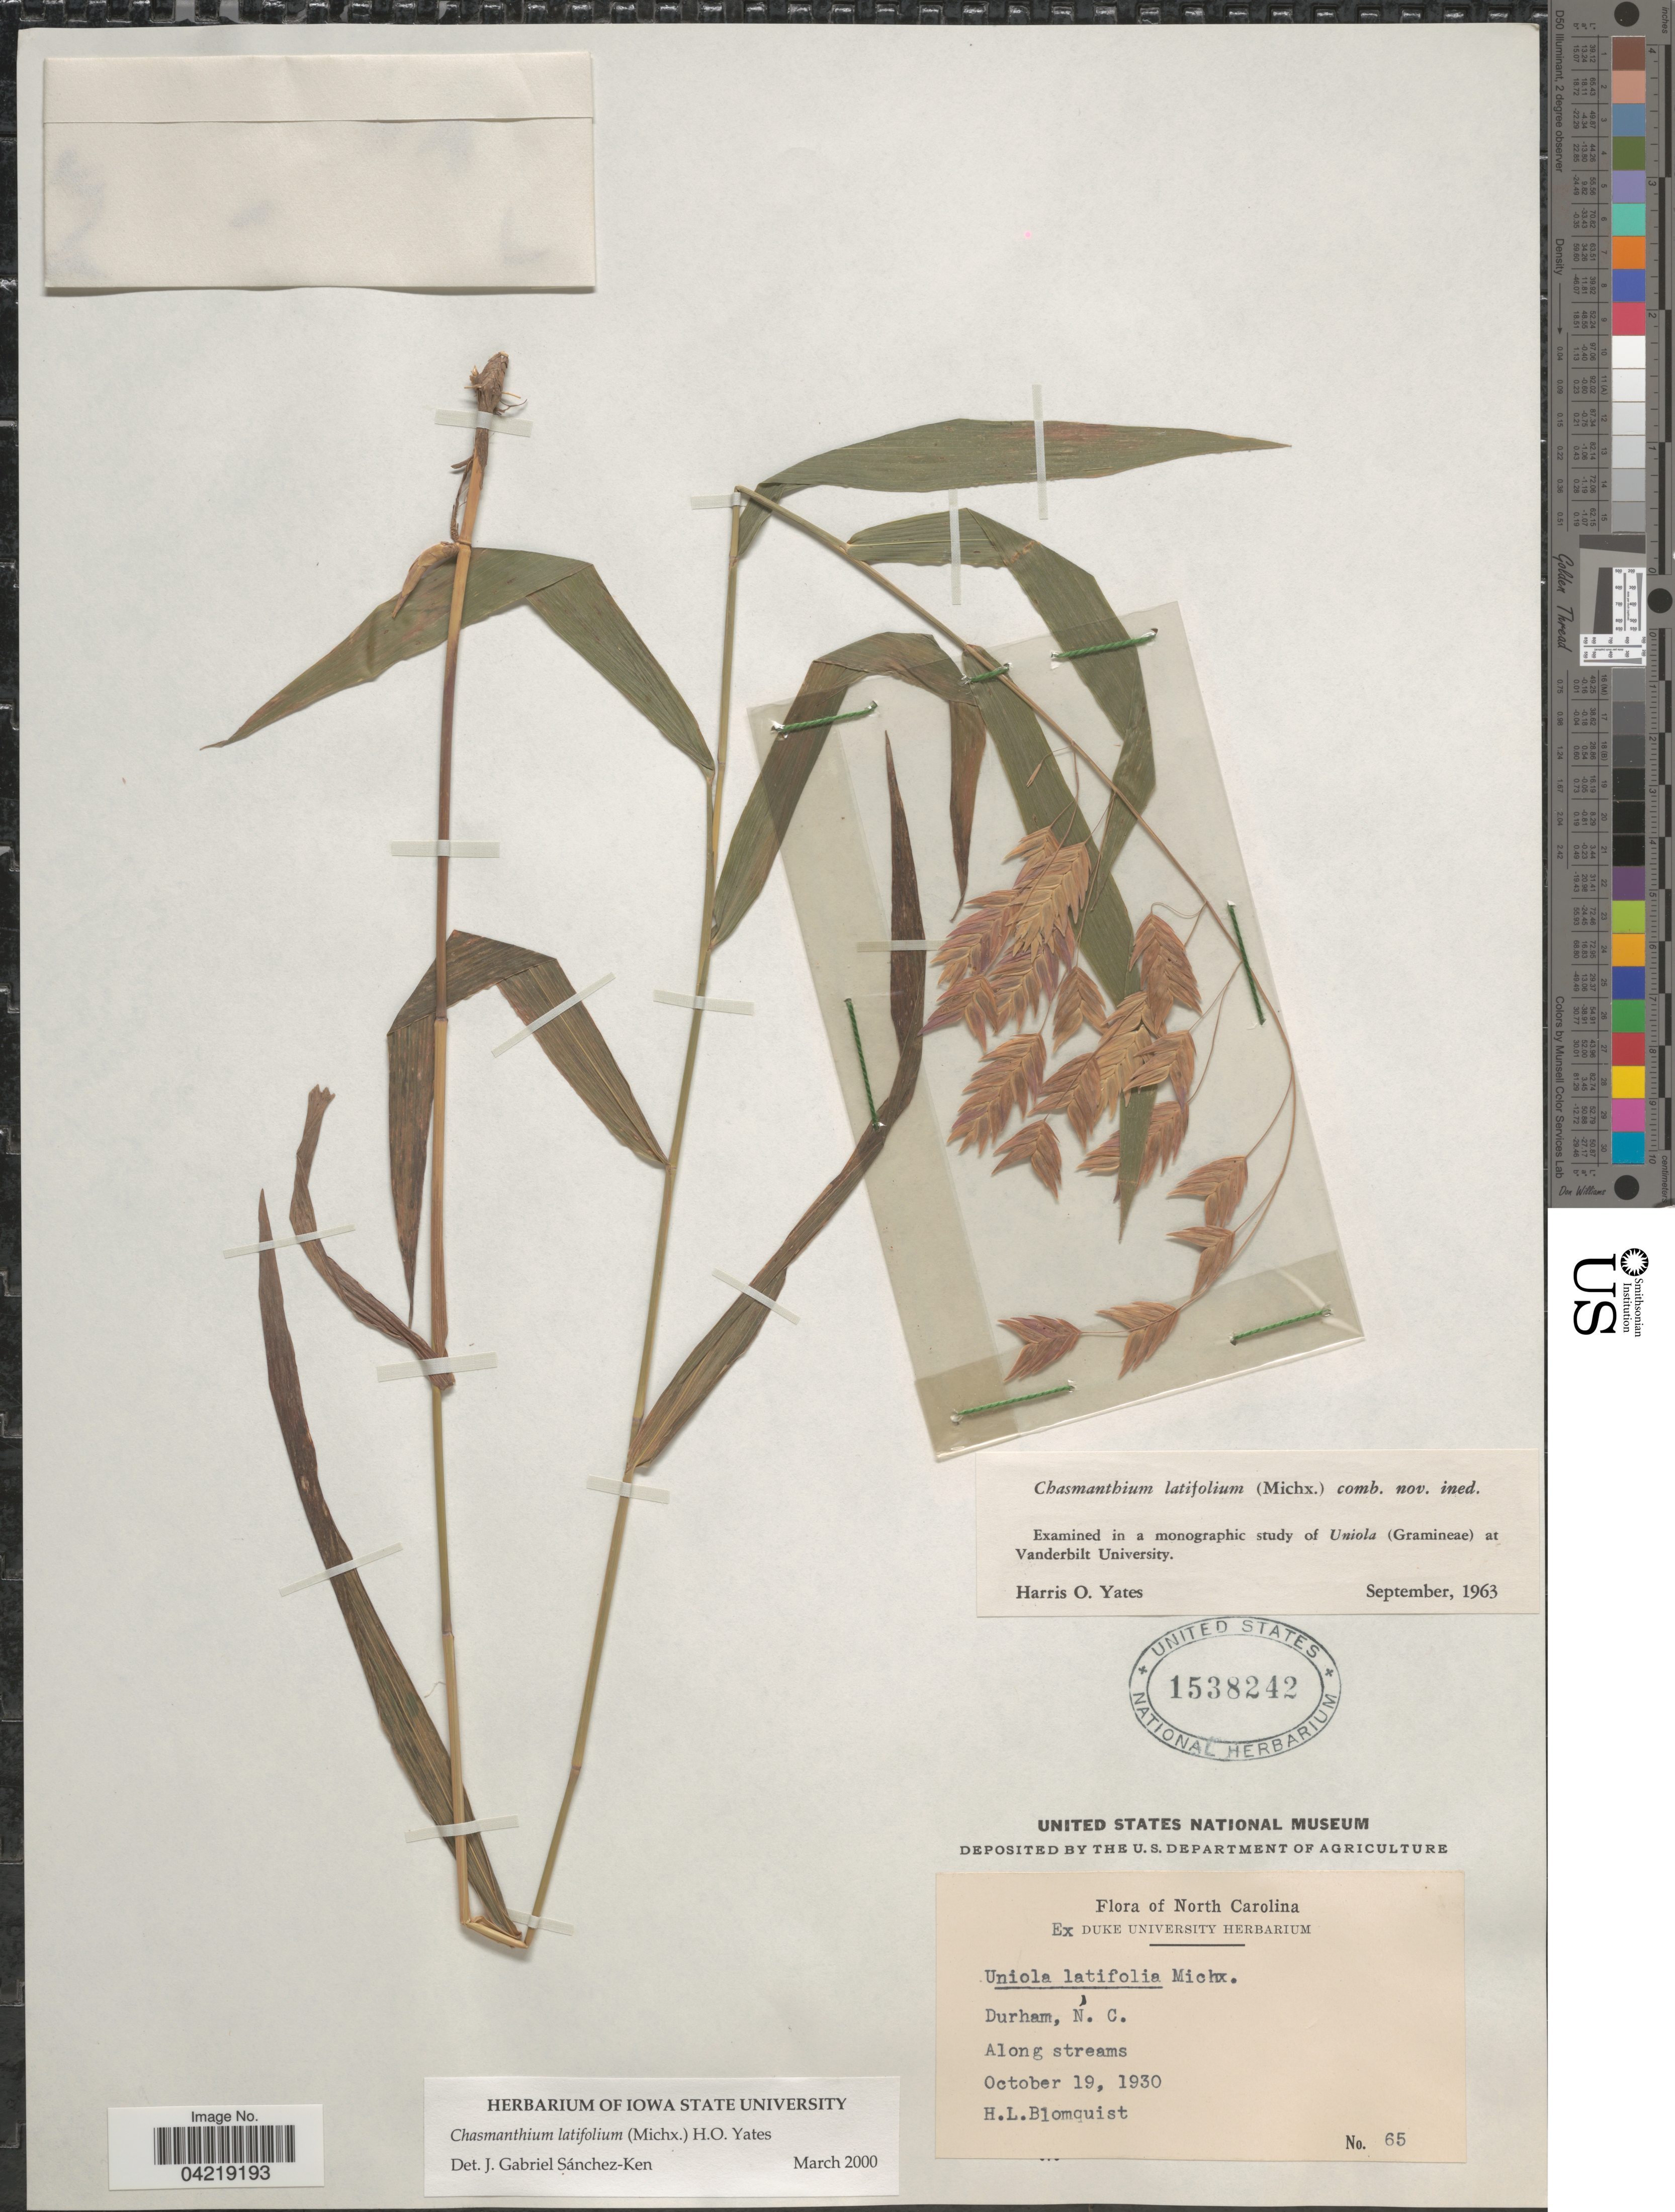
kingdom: Plantae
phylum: Tracheophyta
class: Liliopsida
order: Poales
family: Poaceae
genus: Chasmanthium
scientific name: Chasmanthium latifolium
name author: (Michx.) H.O. Yates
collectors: H. Blomquist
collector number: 65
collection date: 1930-10-19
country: United States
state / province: North Carolina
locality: Durham.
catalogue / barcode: US 1538242